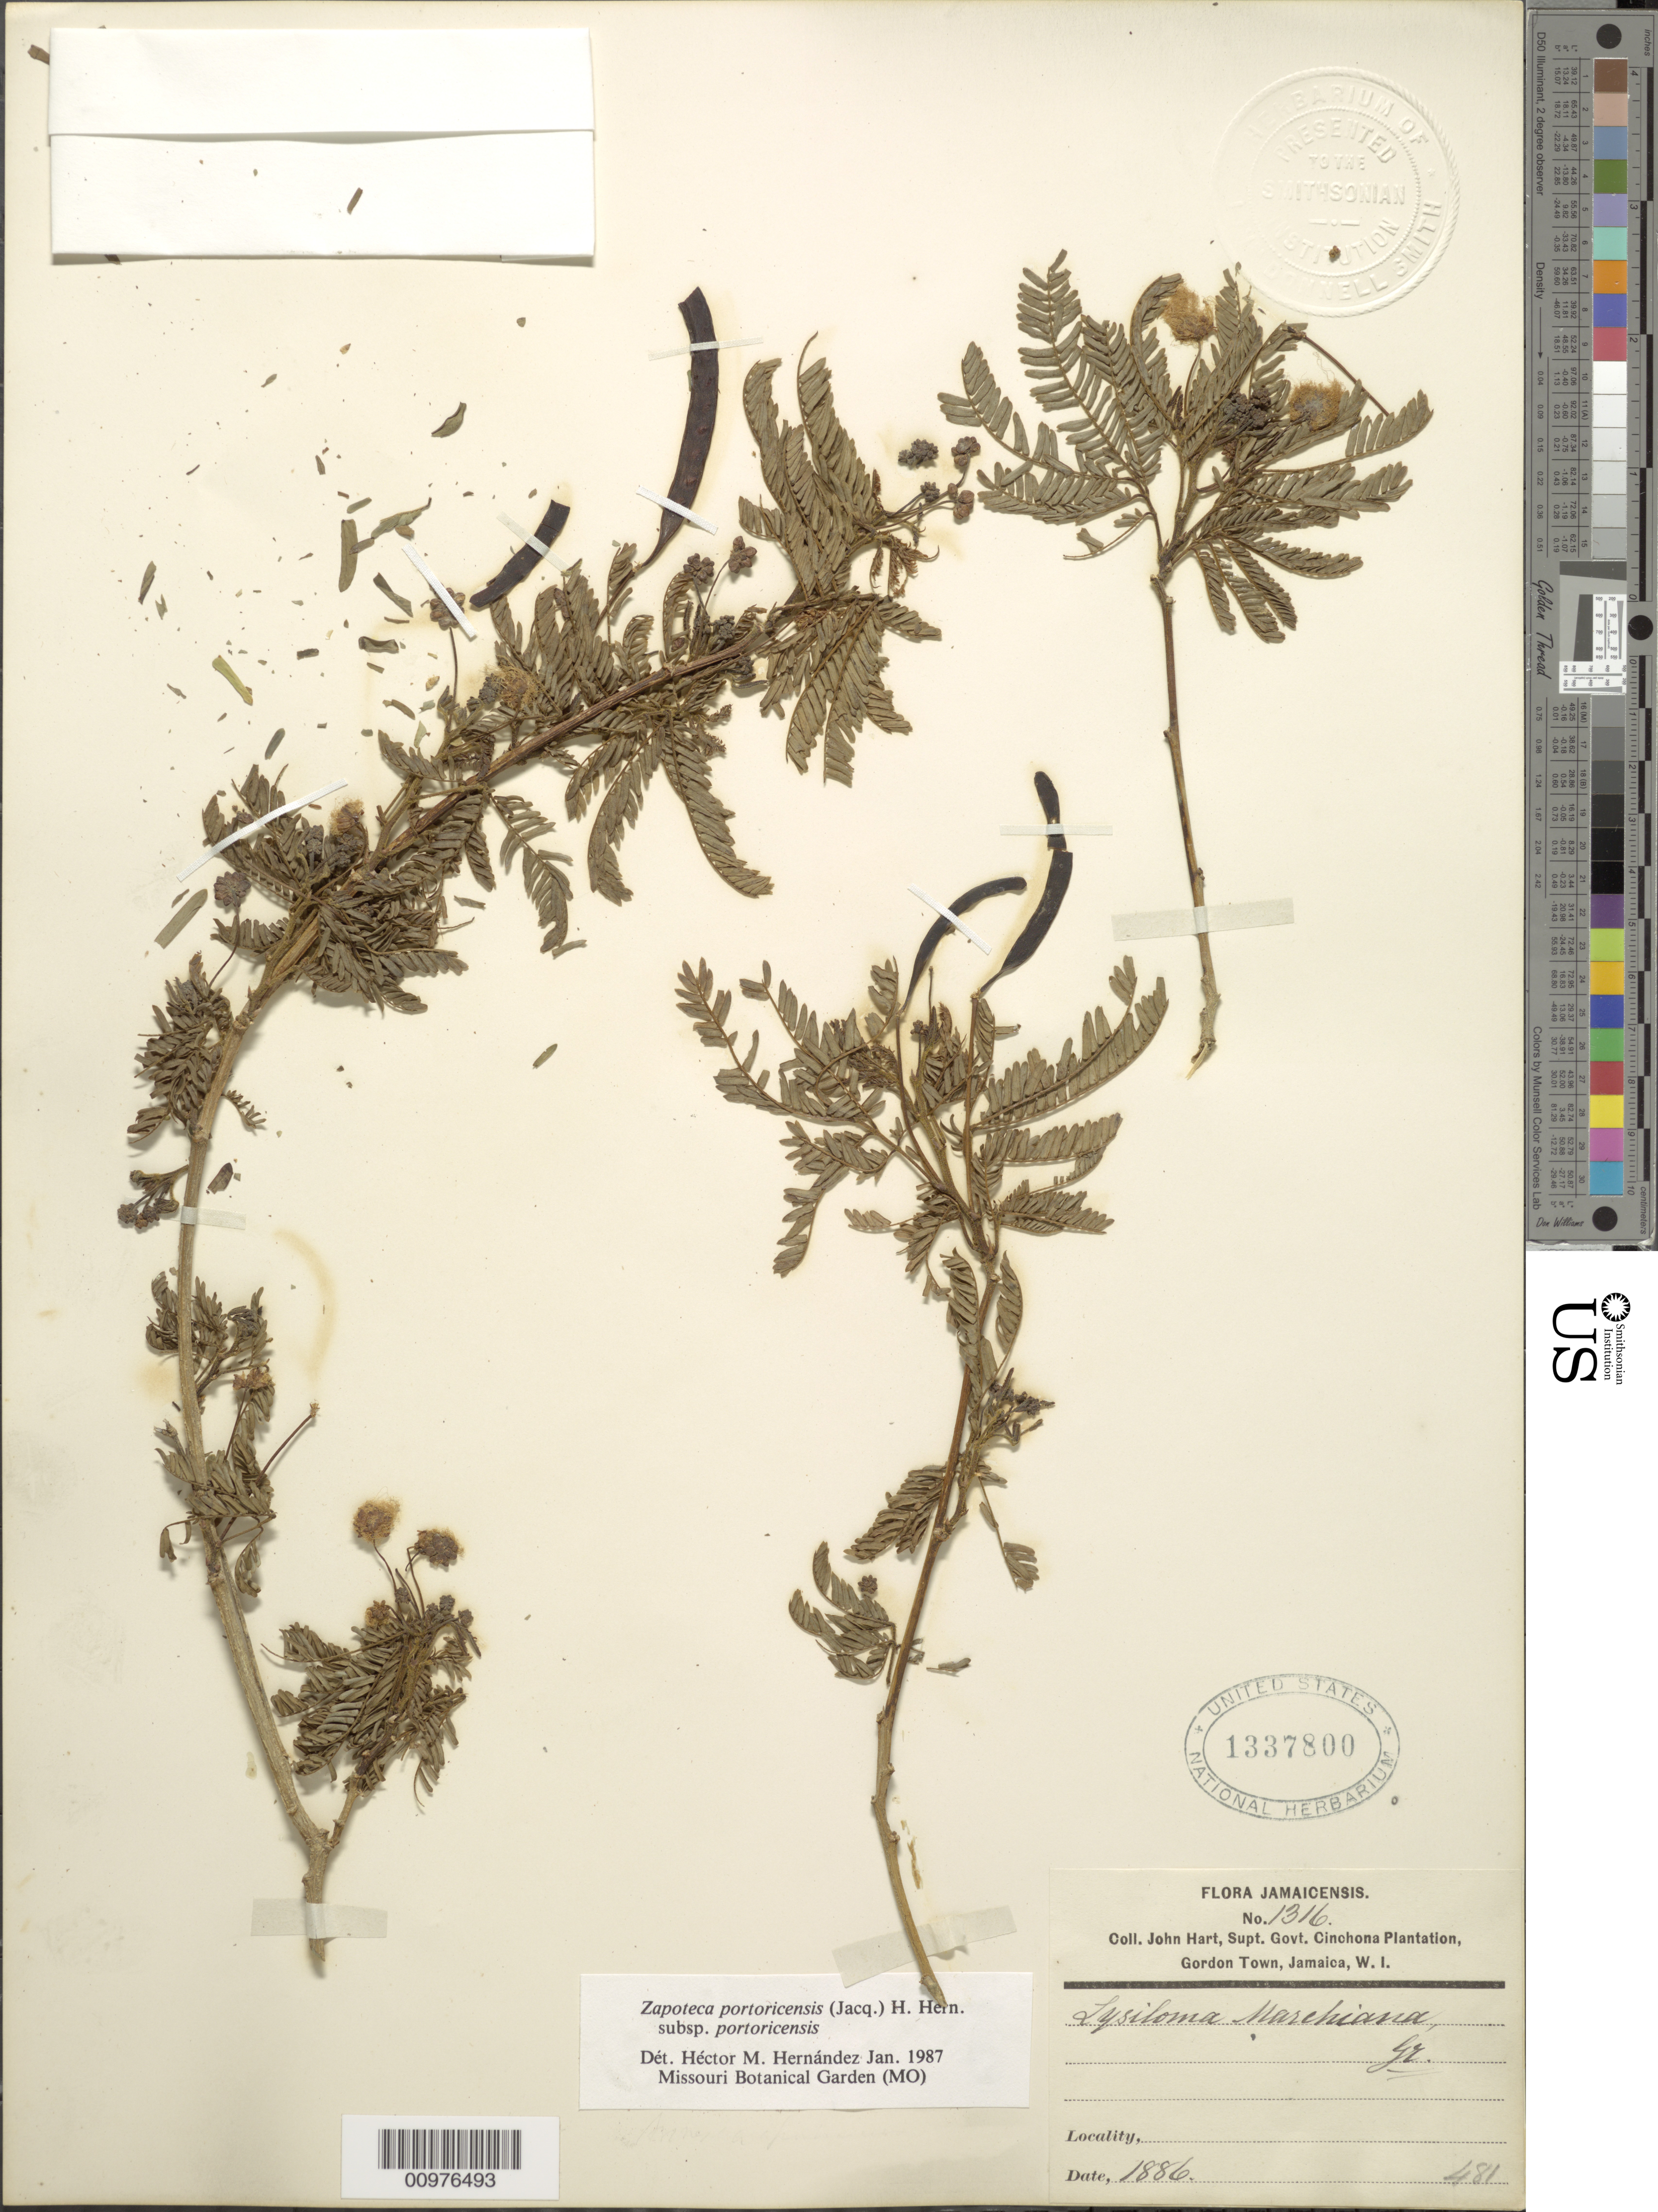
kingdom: Plantae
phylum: Tracheophyta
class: Magnoliopsida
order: Fabales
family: Fabaceae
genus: Zapoteca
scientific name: Zapoteca portoricensis subsp. portoricensis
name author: (Jacq.) H.M. Hern.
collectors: J. Hart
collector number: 1316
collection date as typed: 1886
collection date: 1886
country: Jamaica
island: Jamaica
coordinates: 0 N, 0 E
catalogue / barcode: US 1337800